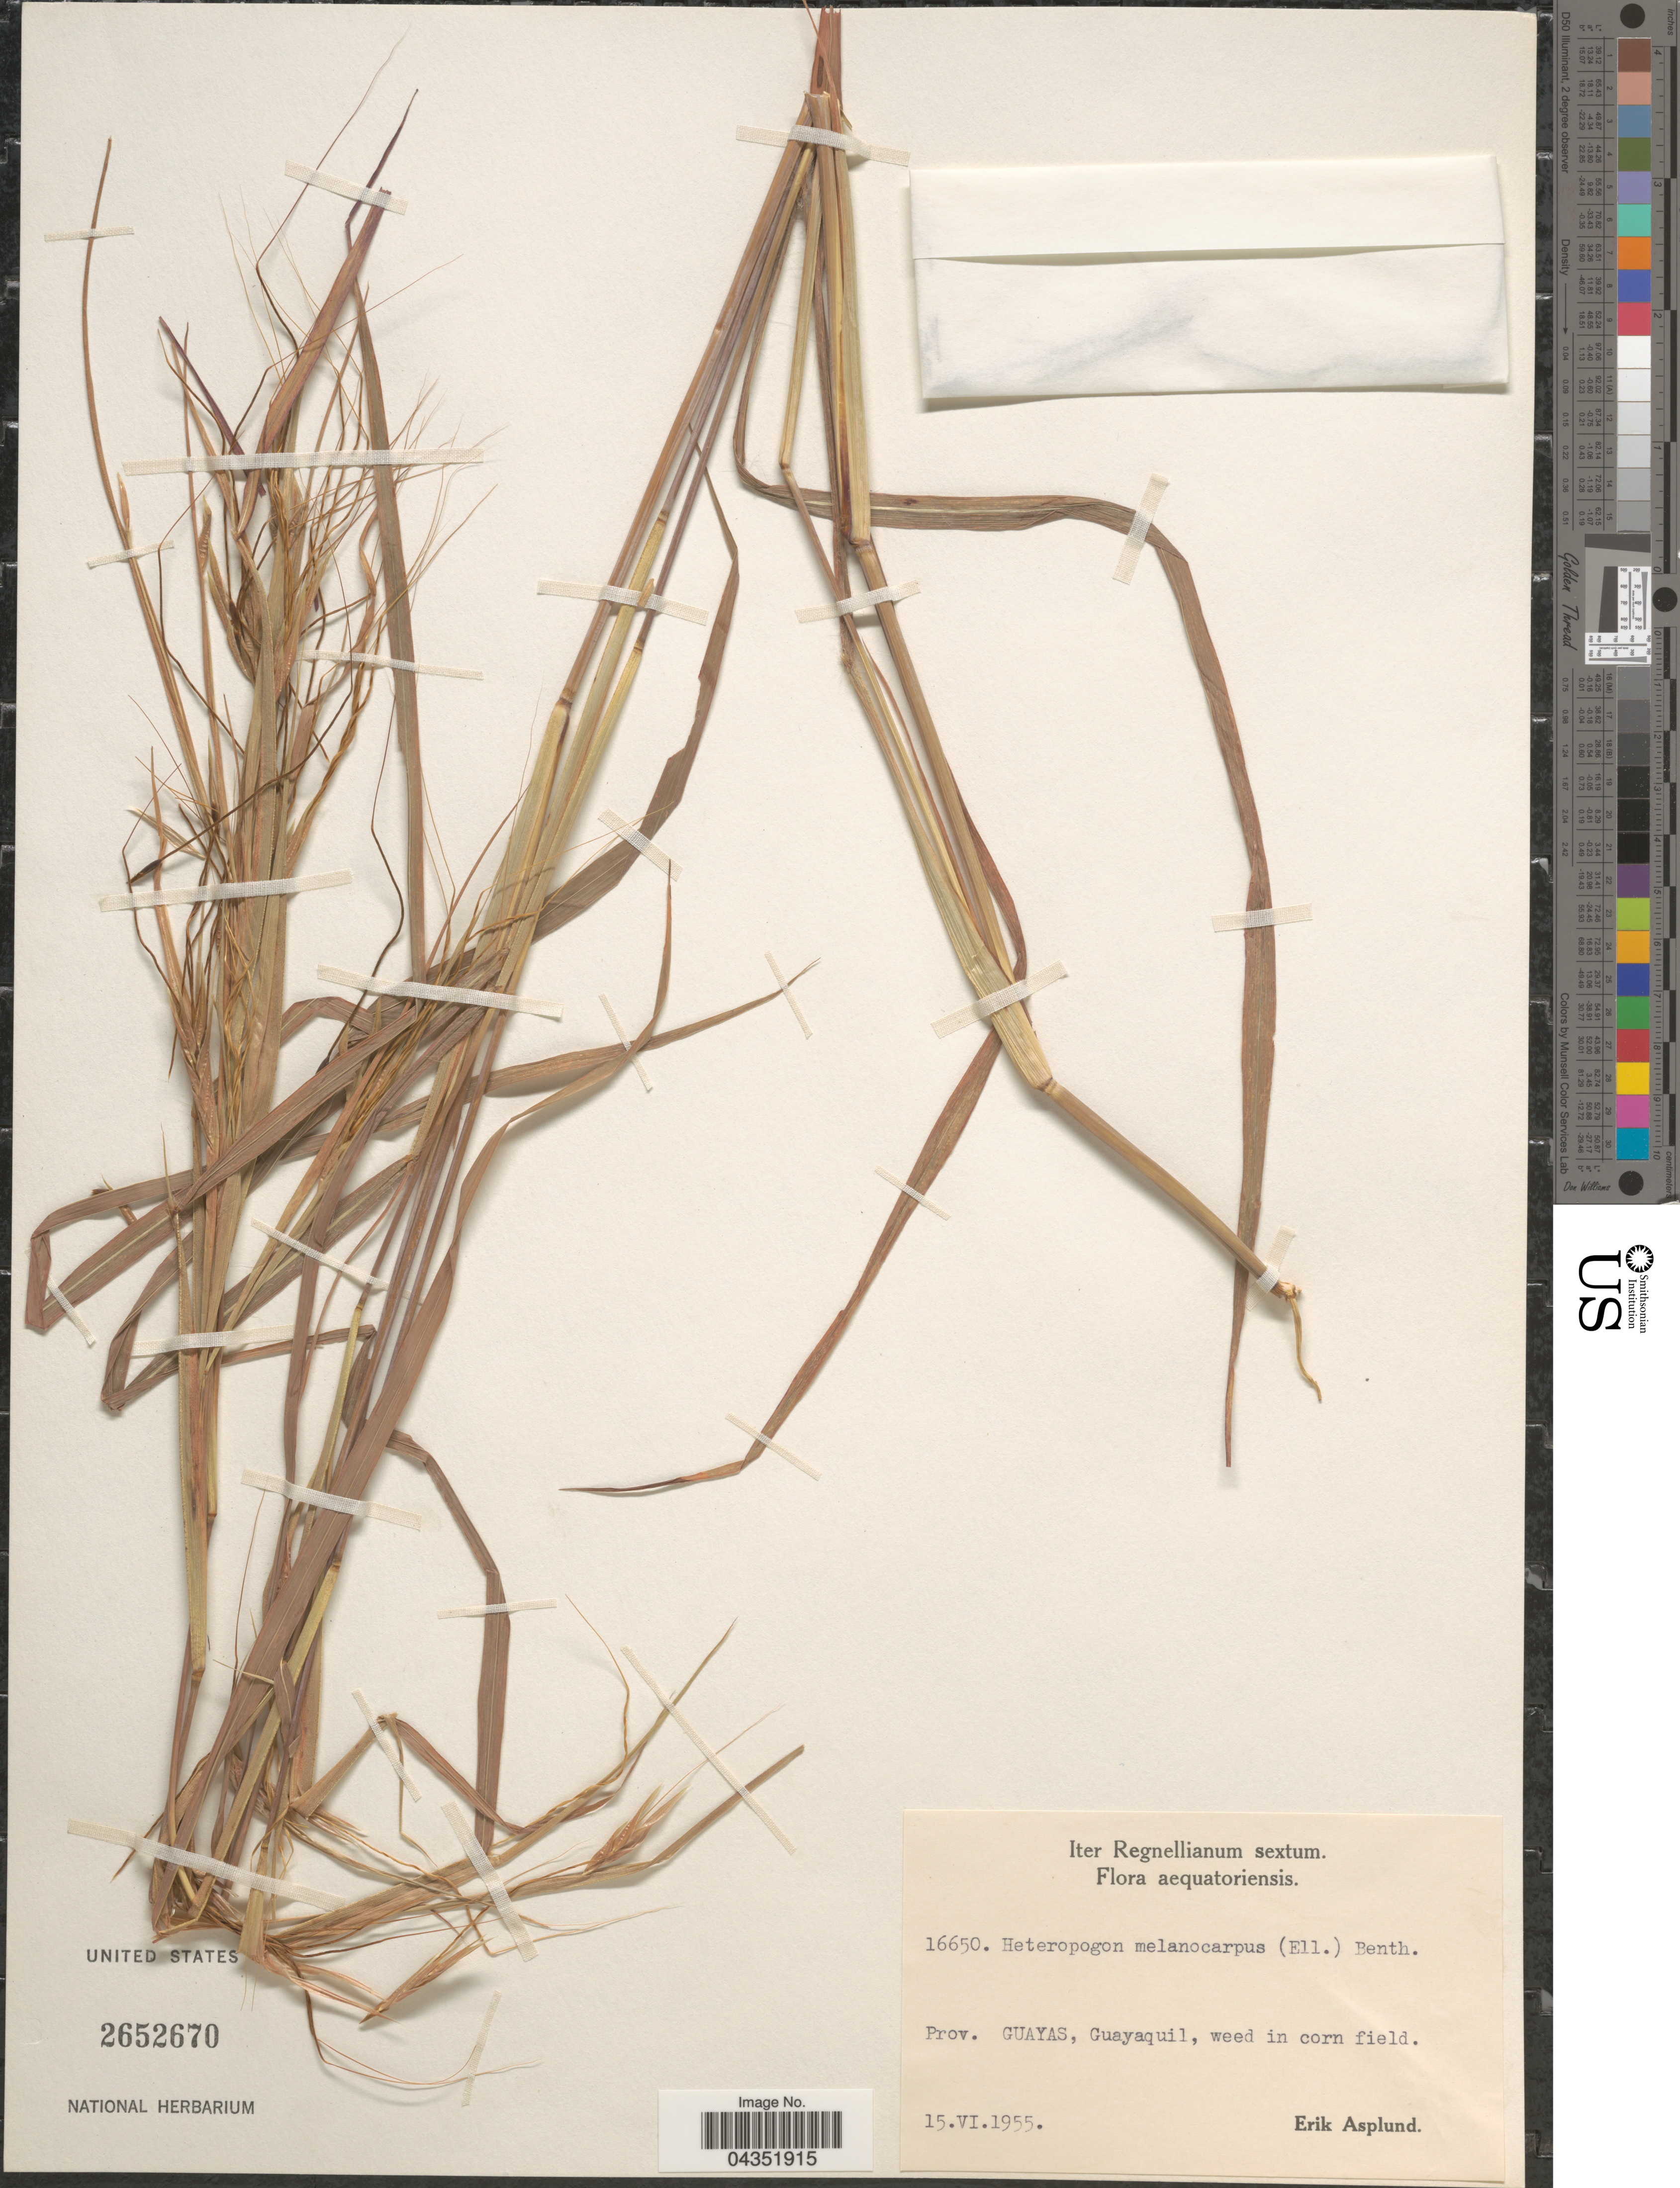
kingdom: Plantae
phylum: Tracheophyta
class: Liliopsida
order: Poales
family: Poaceae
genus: Heteropogon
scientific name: Heteropogon melanocarpus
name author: (Elliott) Benth.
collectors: E. Asplund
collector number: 16650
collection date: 1955-06-15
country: Ecuador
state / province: Guayas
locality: Iter Regnellianum sectum. Aequatoriensis. Guayaquil.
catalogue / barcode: US 2652670